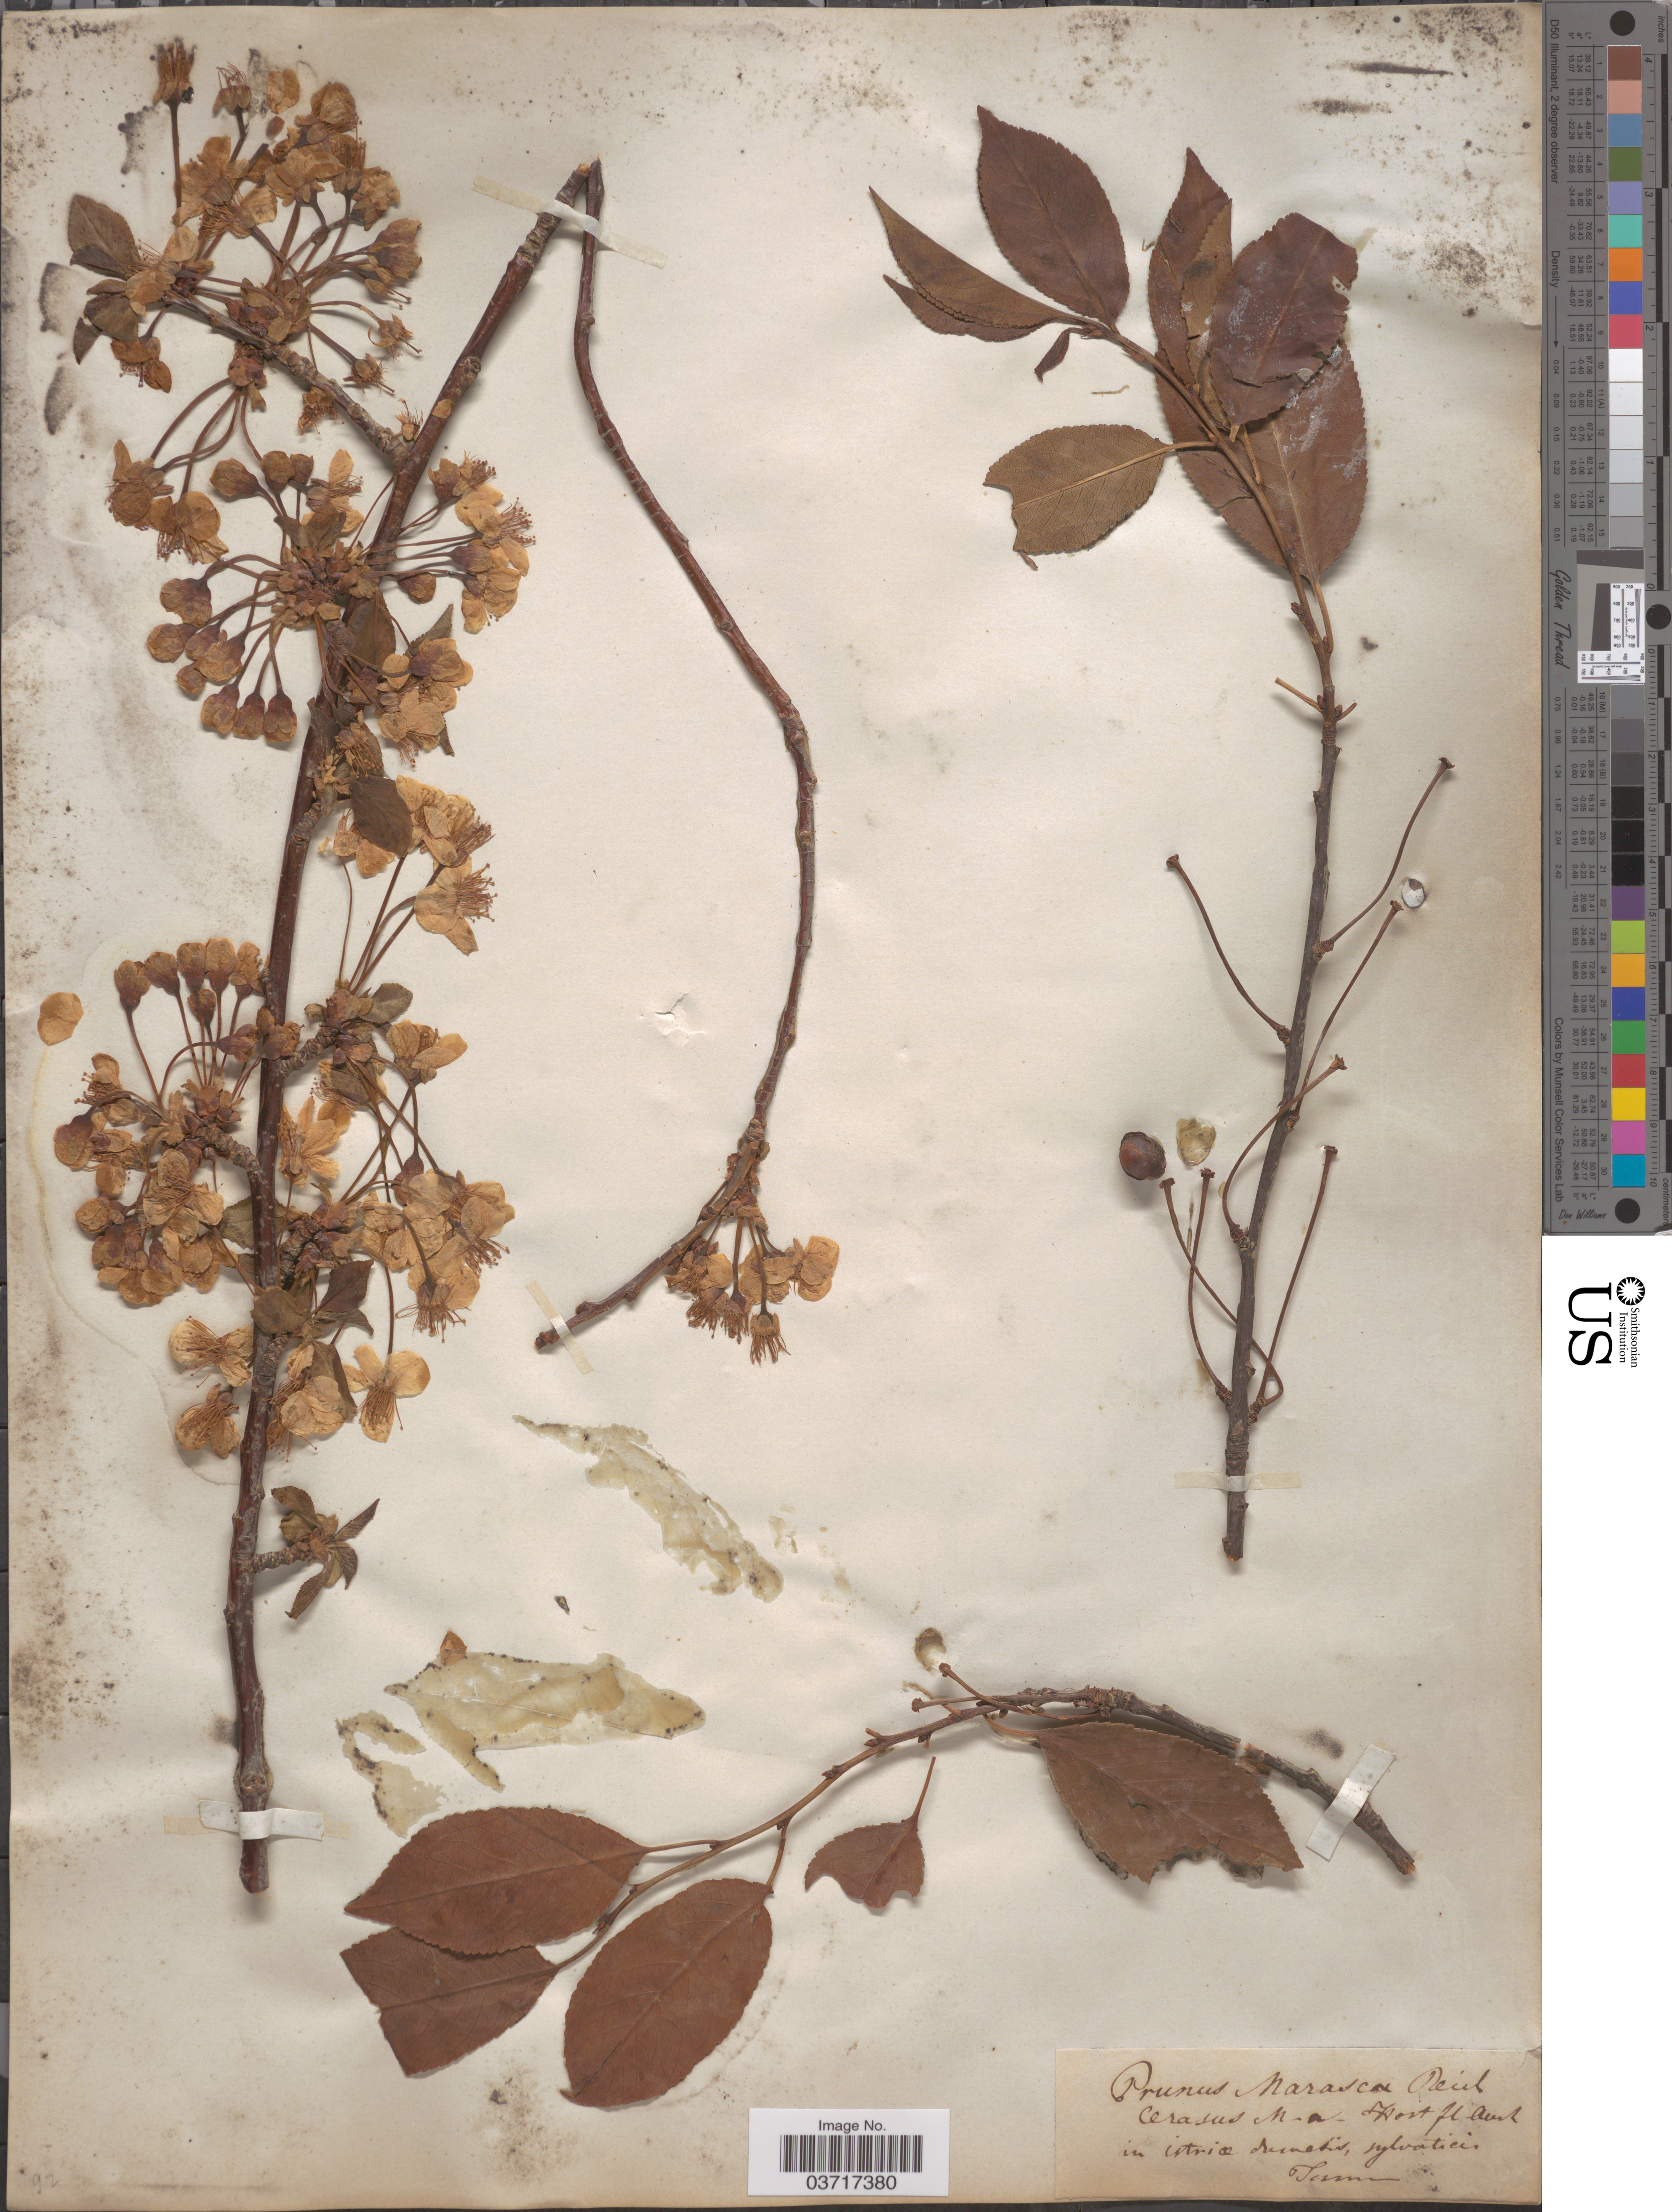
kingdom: Plantae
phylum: Tracheophyta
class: Magnoliopsida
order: Rosales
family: Rosaceae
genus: Prunus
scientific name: Prunus marasca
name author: Rchb.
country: Croatia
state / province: Istria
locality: In istriæ dumetis, sylvaticis.